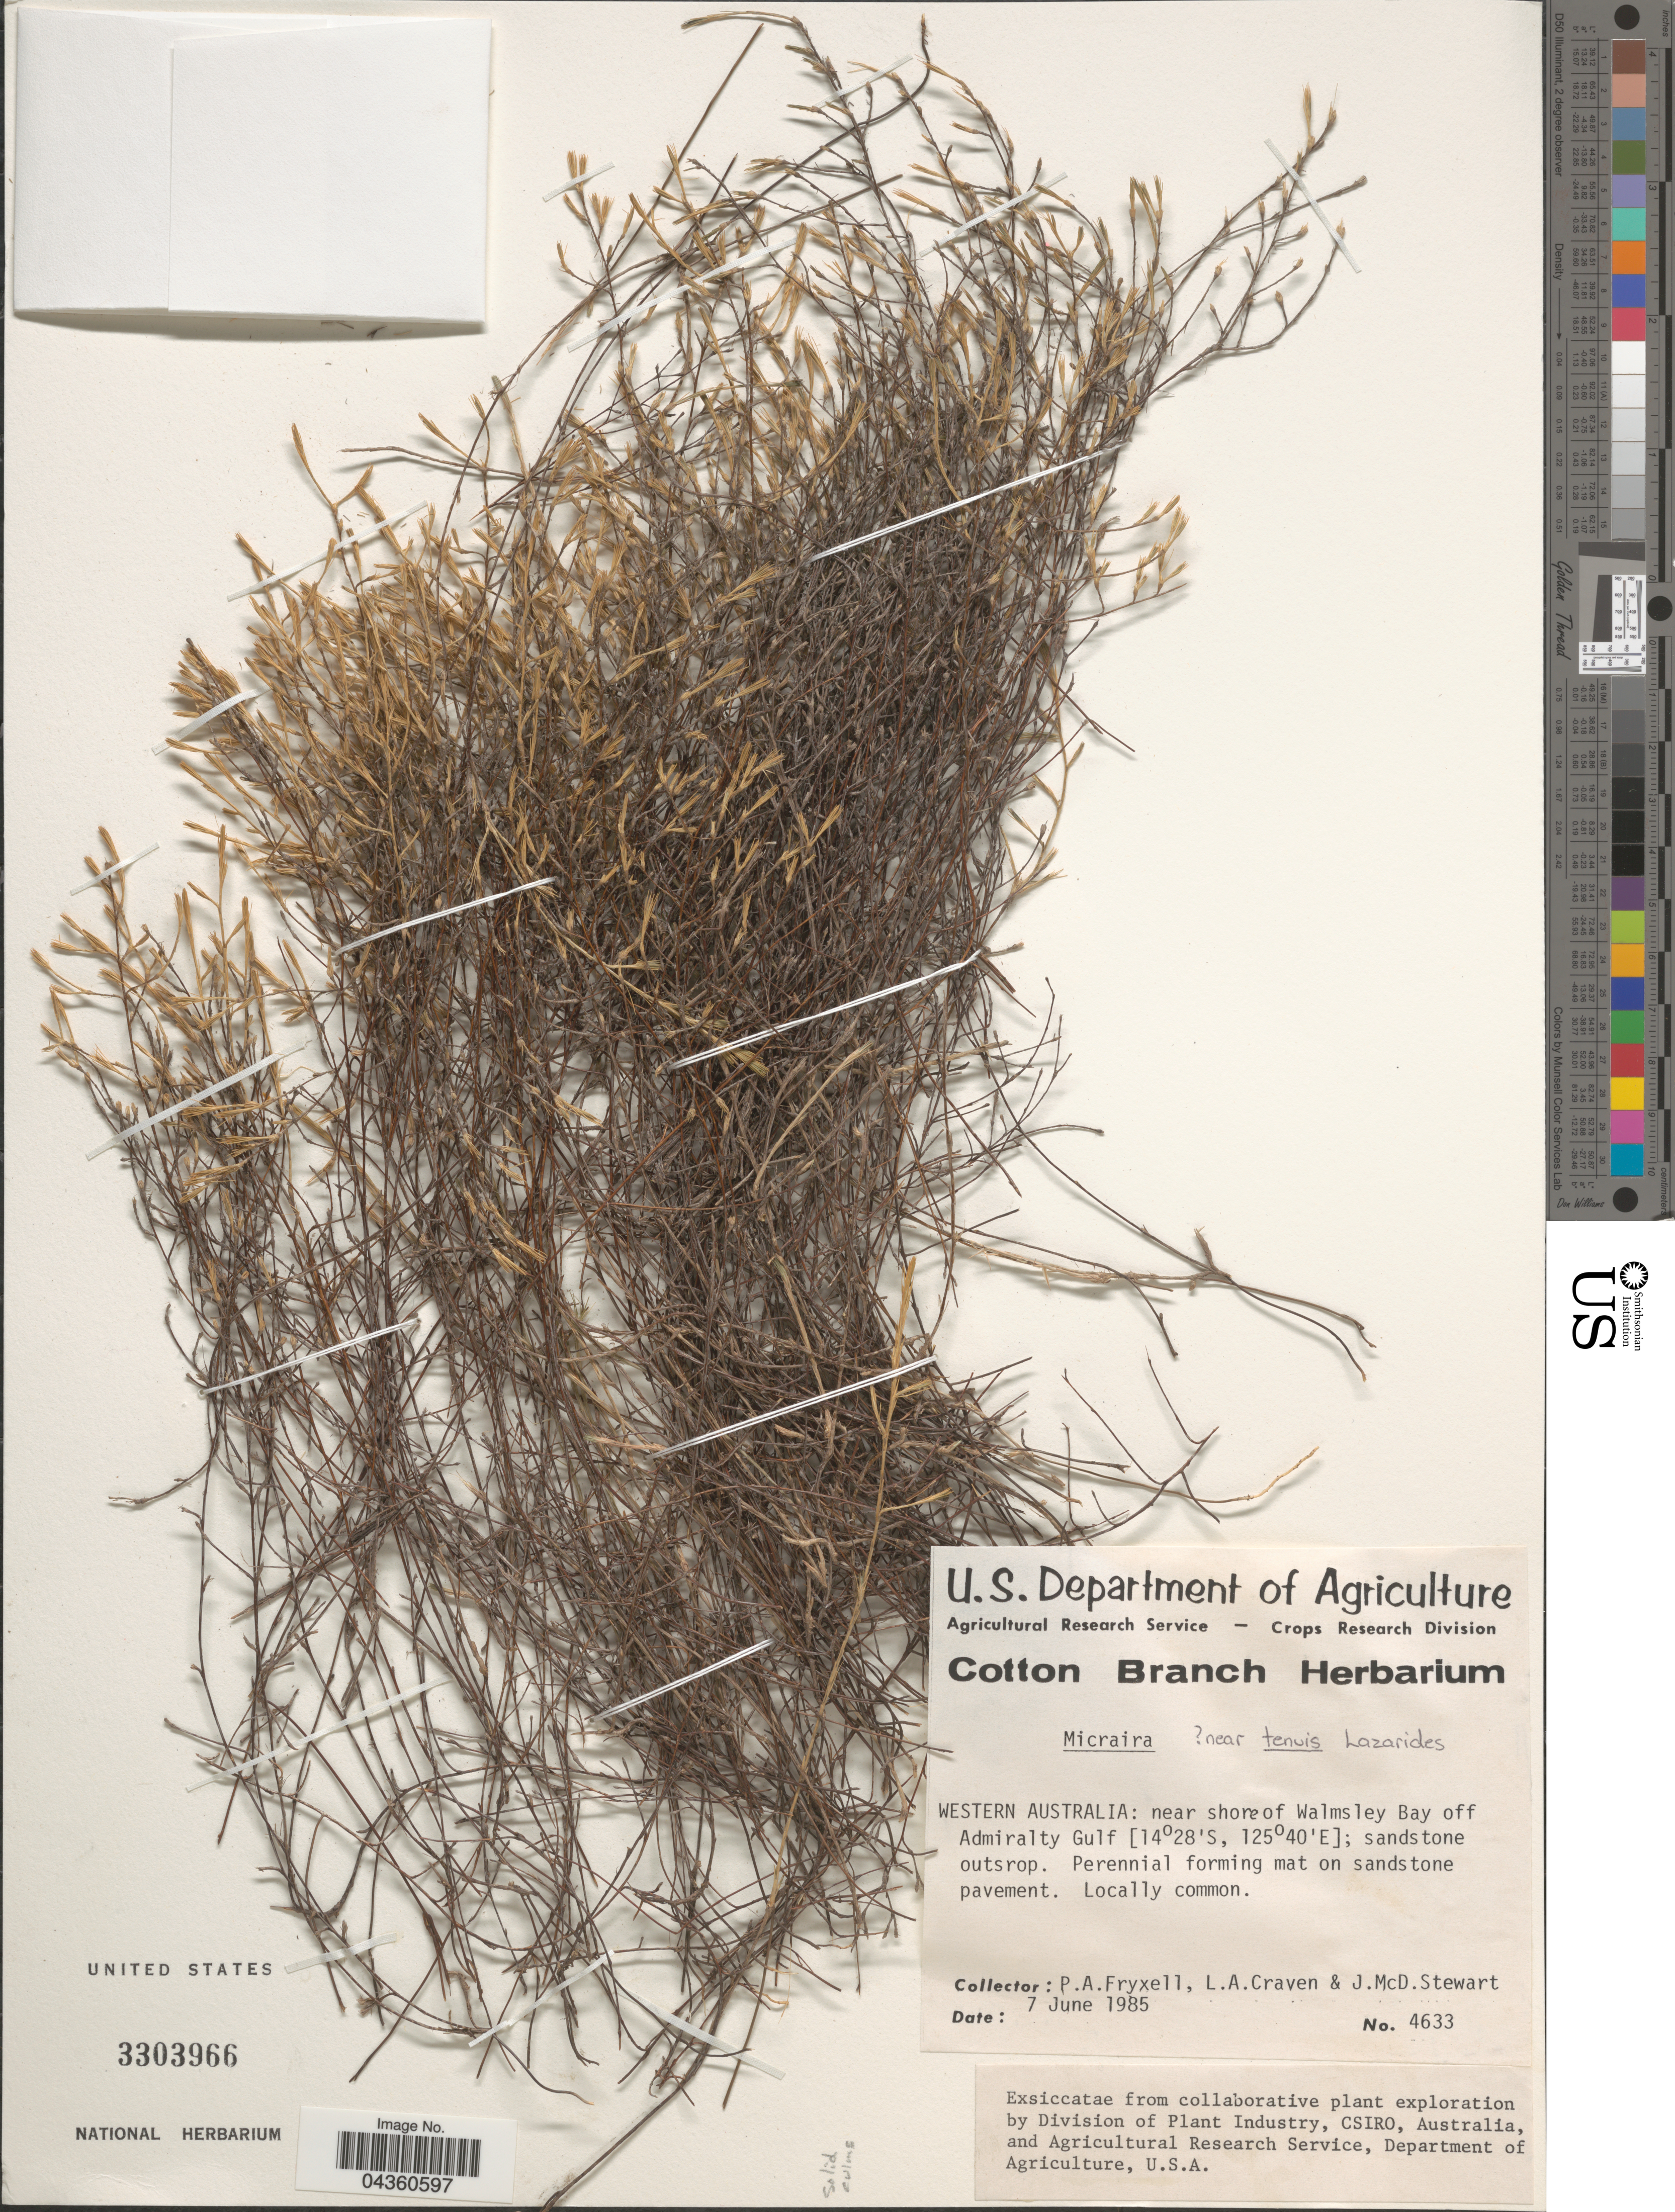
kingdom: Plantae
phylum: Tracheophyta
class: Liliopsida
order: Poales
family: Poaceae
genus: Micraira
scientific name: Micraira tenuis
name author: Lazarides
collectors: P. A. Fryxell, L. A. Craven & J. Stewart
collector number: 4633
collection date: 1985-06-07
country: Australia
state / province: Western Australia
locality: Near shore of Walmsley Bay off Admiralty Gulf; sandstone outcrop.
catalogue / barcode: US 3303966